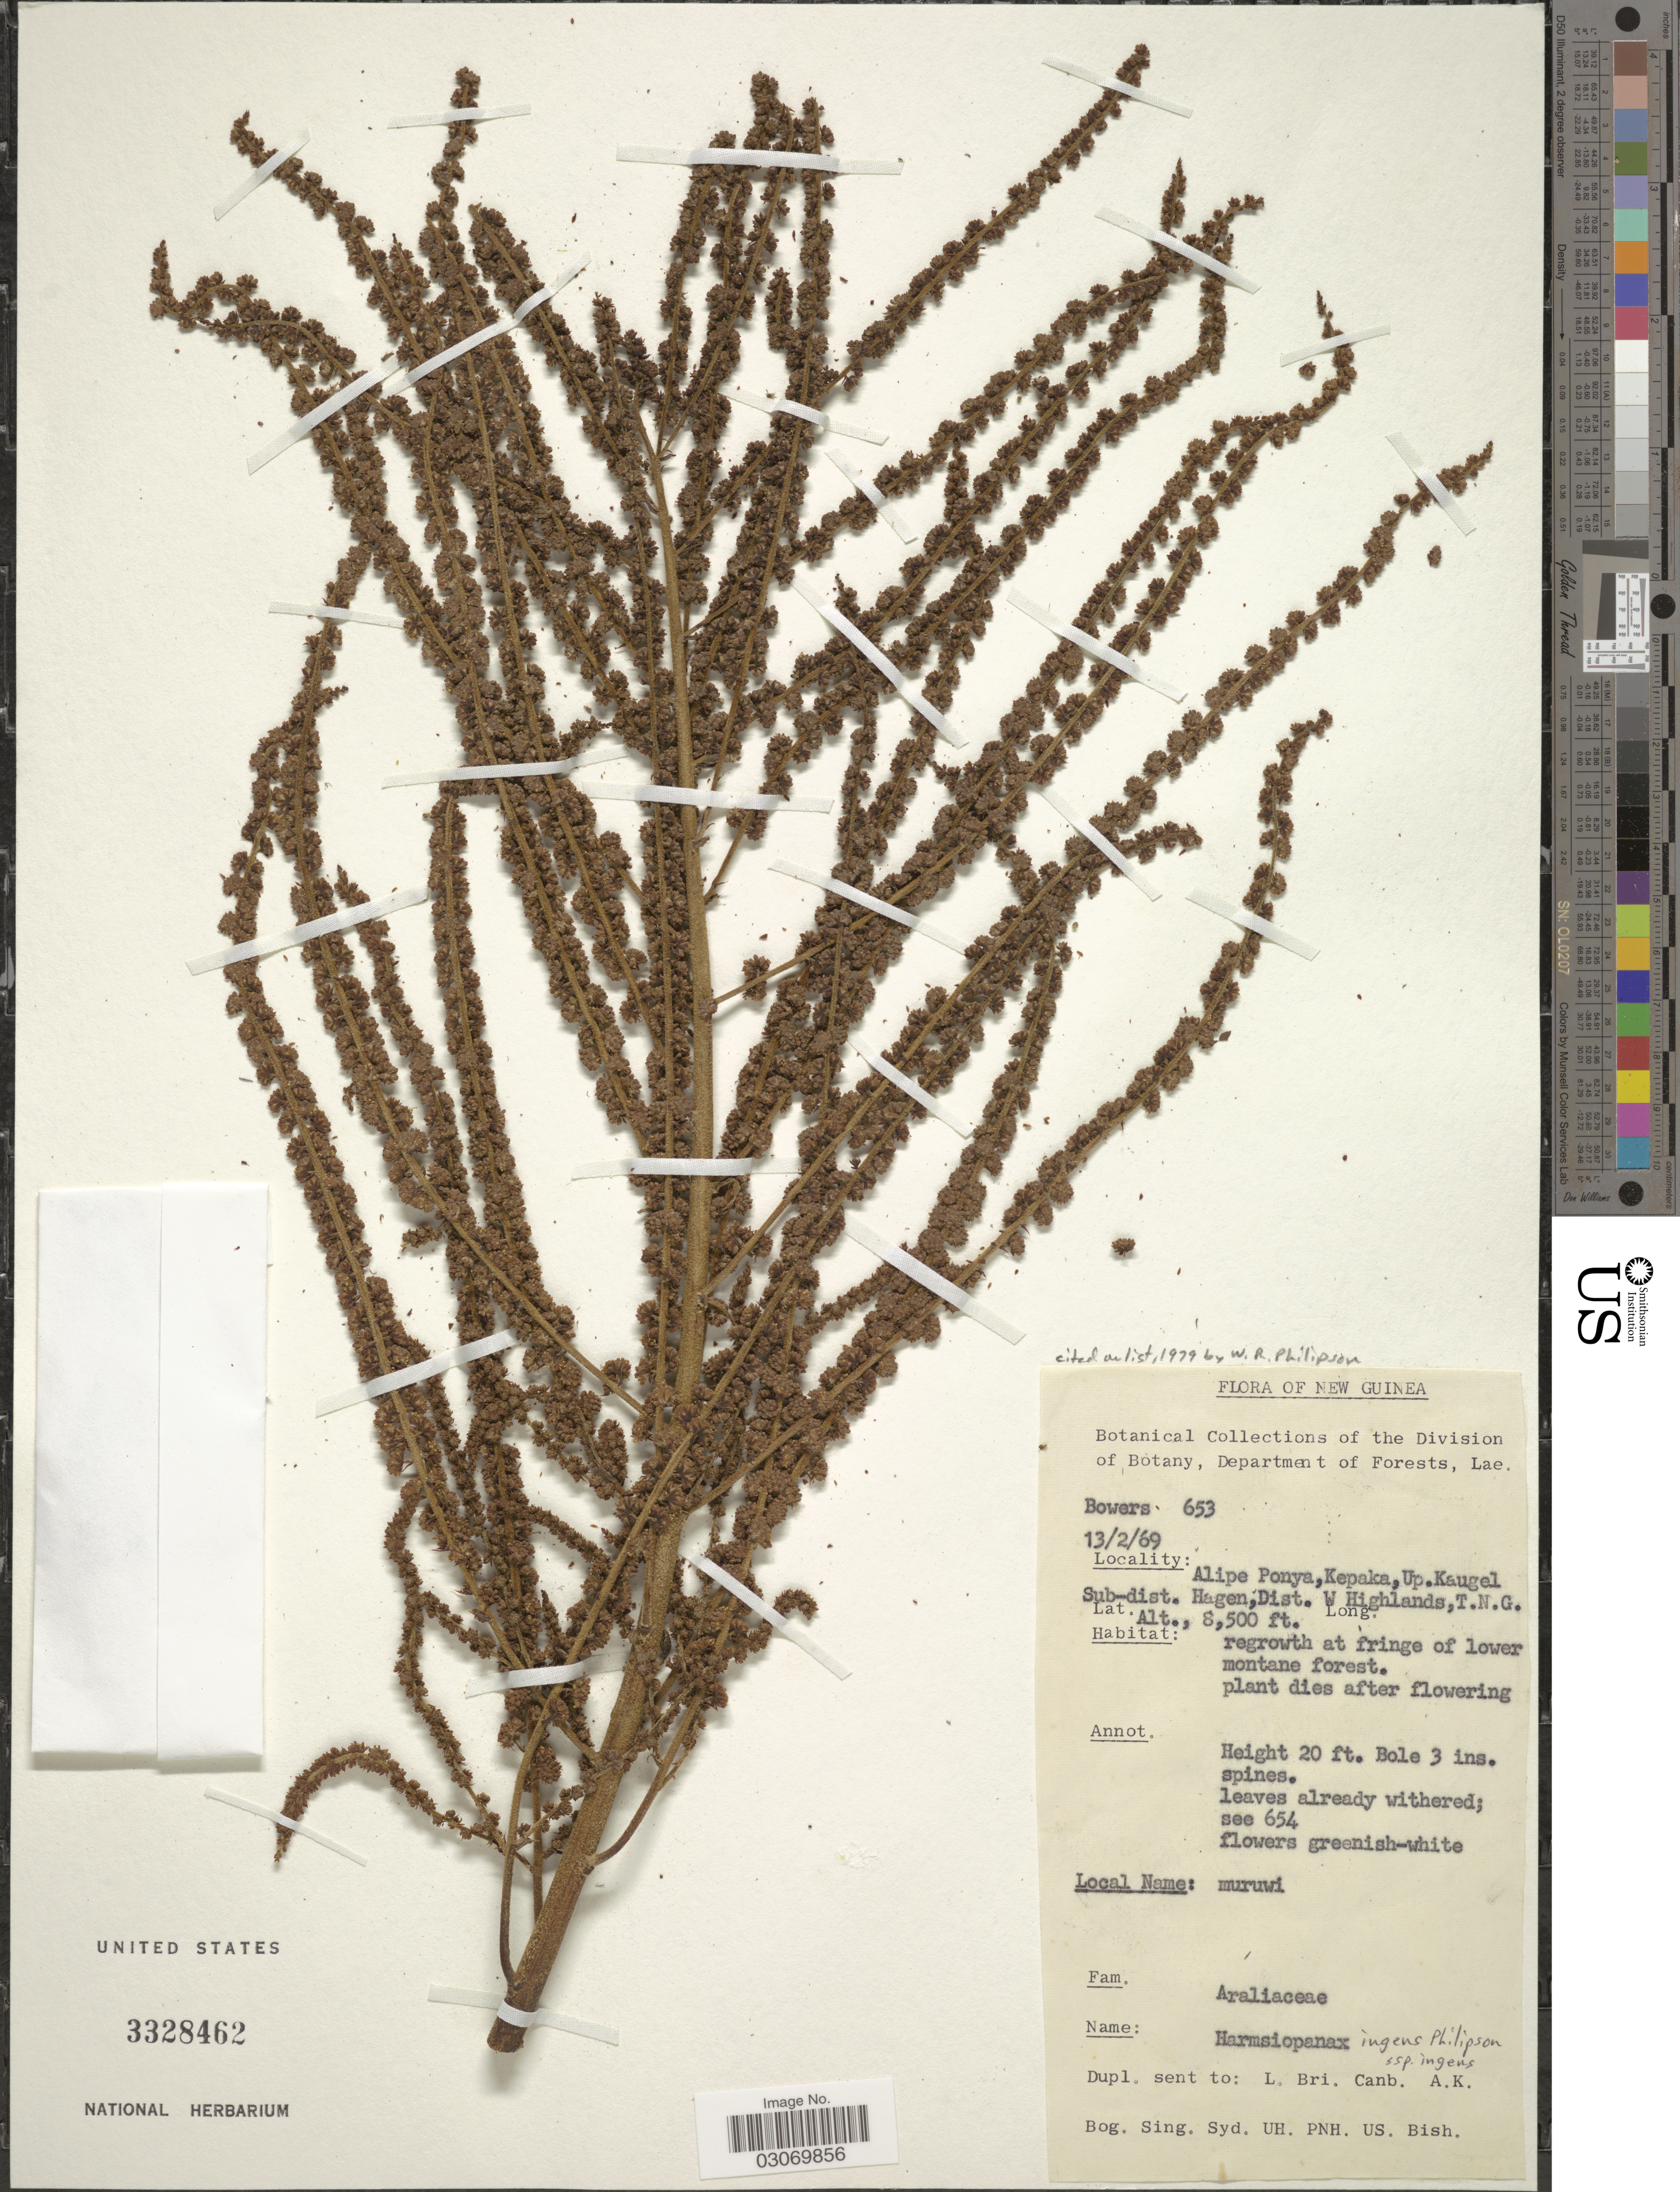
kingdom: Plantae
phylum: Tracheophyta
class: Magnoliopsida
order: Apiales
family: Araliaceae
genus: Harmsiopanax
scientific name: Harmsiopanax ingens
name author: Philipson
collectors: -. Bowers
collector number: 653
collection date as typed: Transcribed d/m/y: 13/2/69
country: Papua New Guinea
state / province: Western Highlands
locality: New Guinea, Alipe Ponya, Kepaka, Up. Kaugel Sub-dist. Hagen, Dist. W. Highlands, T.N.G.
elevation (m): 2591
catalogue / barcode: US 3328462